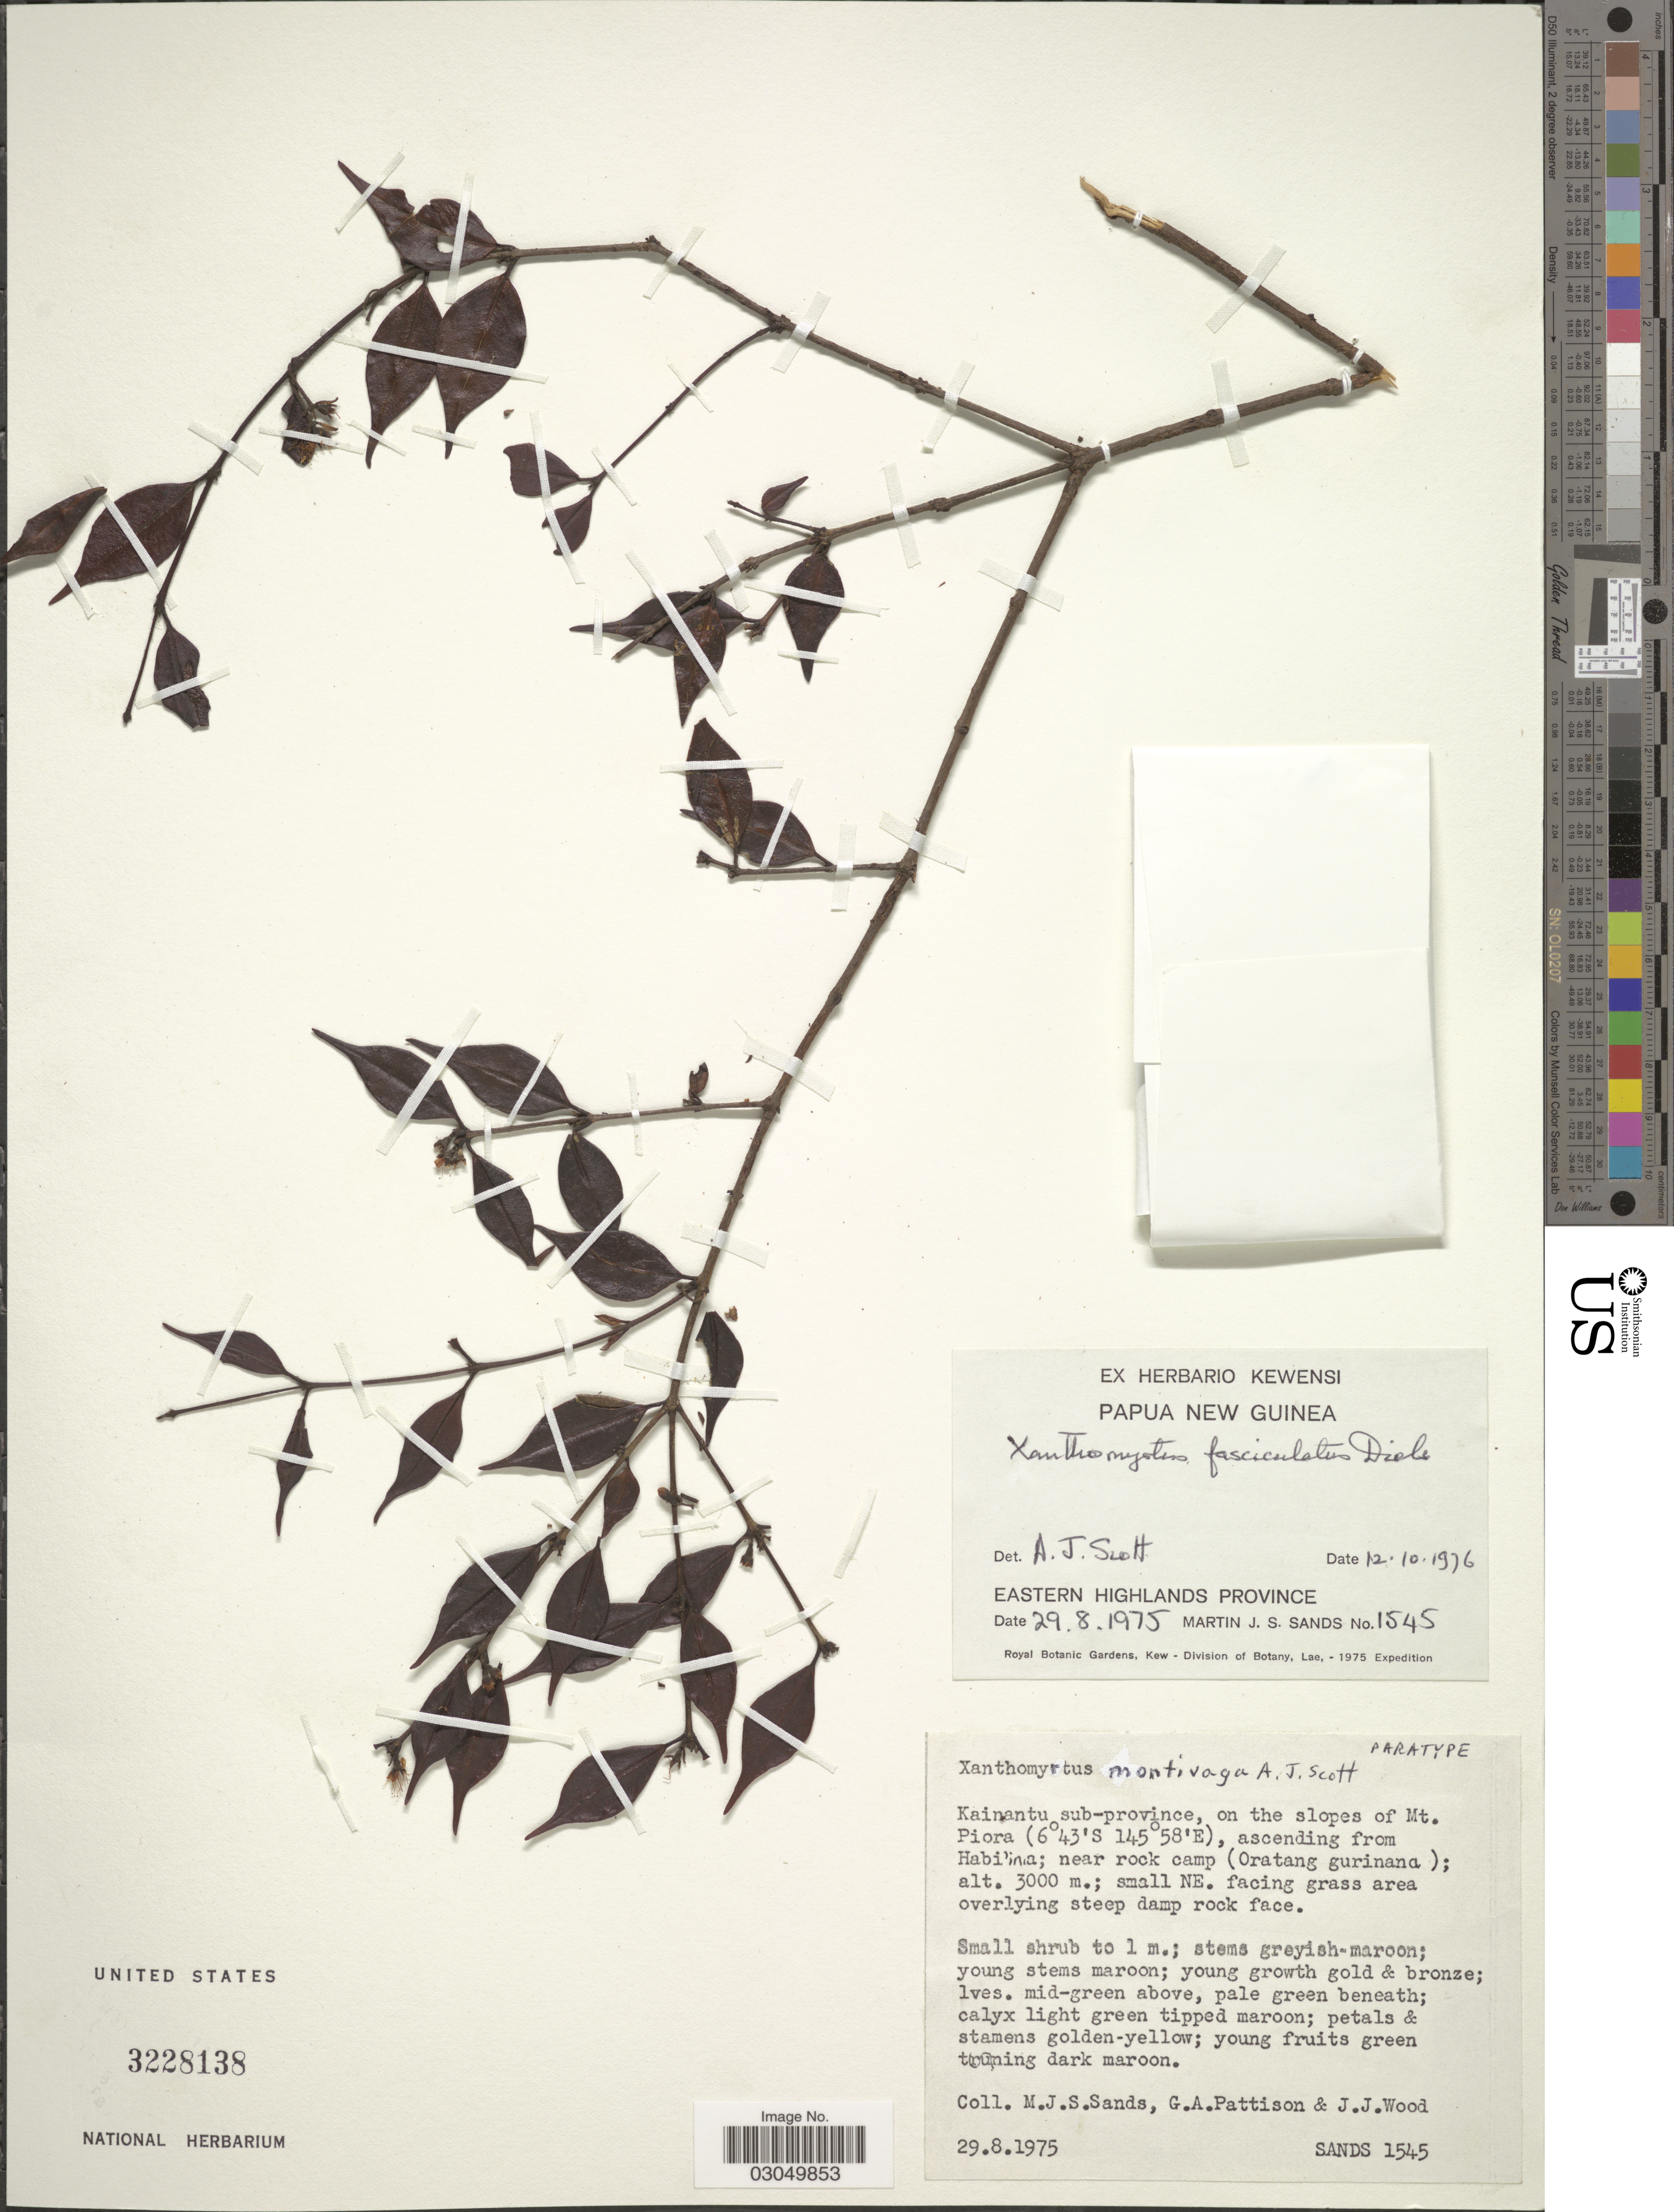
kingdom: Plantae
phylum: Tracheophyta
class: Magnoliopsida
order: Myrtales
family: Myrtaceae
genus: Xanthomyrtus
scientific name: Xanthomyrtus montivaga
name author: A.J. Scott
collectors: M. Sands, G. Pattison & J. Wood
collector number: SANDS 1545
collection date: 1975-08-29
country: Papua New Guinea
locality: Eastern Highlands Province. Kainantu sub-province, on the slopes of Mt. Piora, ascending from Habi'ina; near rock camp (Oratang gurinana); small NE.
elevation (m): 3000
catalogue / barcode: US 3228138